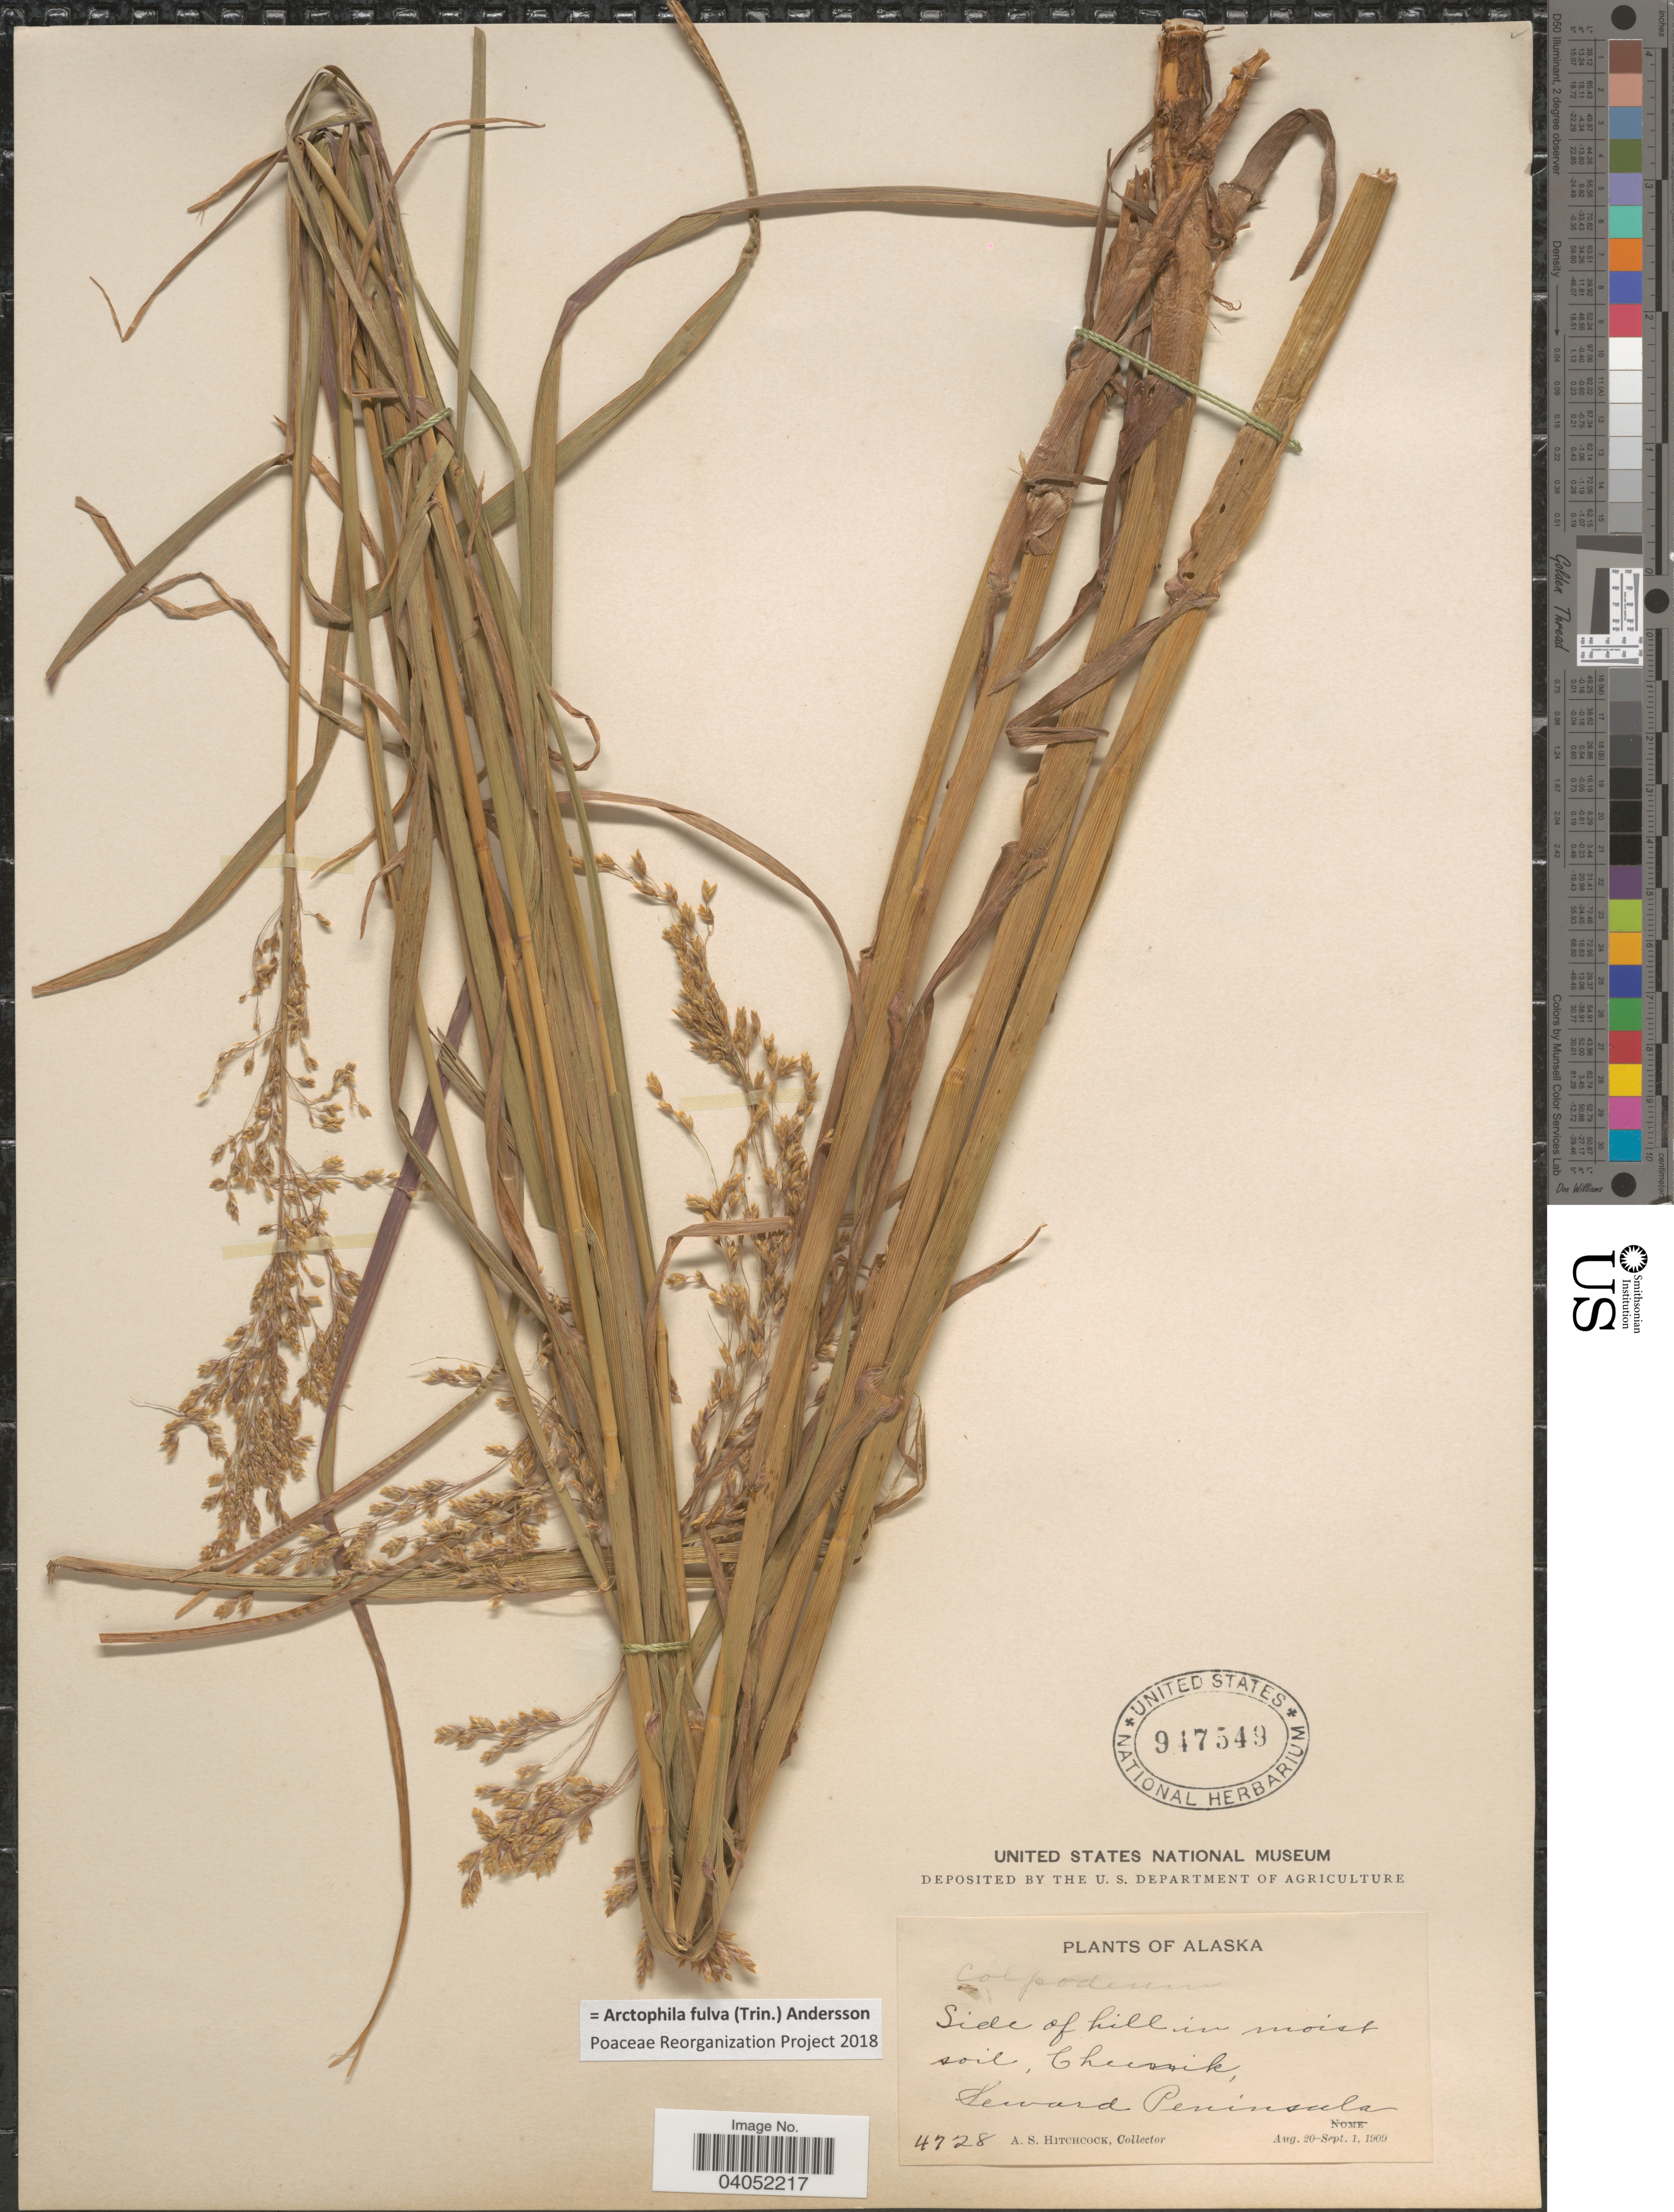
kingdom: Plantae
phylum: Tracheophyta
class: Liliopsida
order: Poales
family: Poaceae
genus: Arctophila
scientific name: Arctophila fulva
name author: (Trin.) Andersson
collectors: A. S. Hitchcock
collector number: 4728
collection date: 1909-08-20/1909-09-01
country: United States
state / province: Alaska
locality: Cheenik, Leward Peninsula.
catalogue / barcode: US 947549